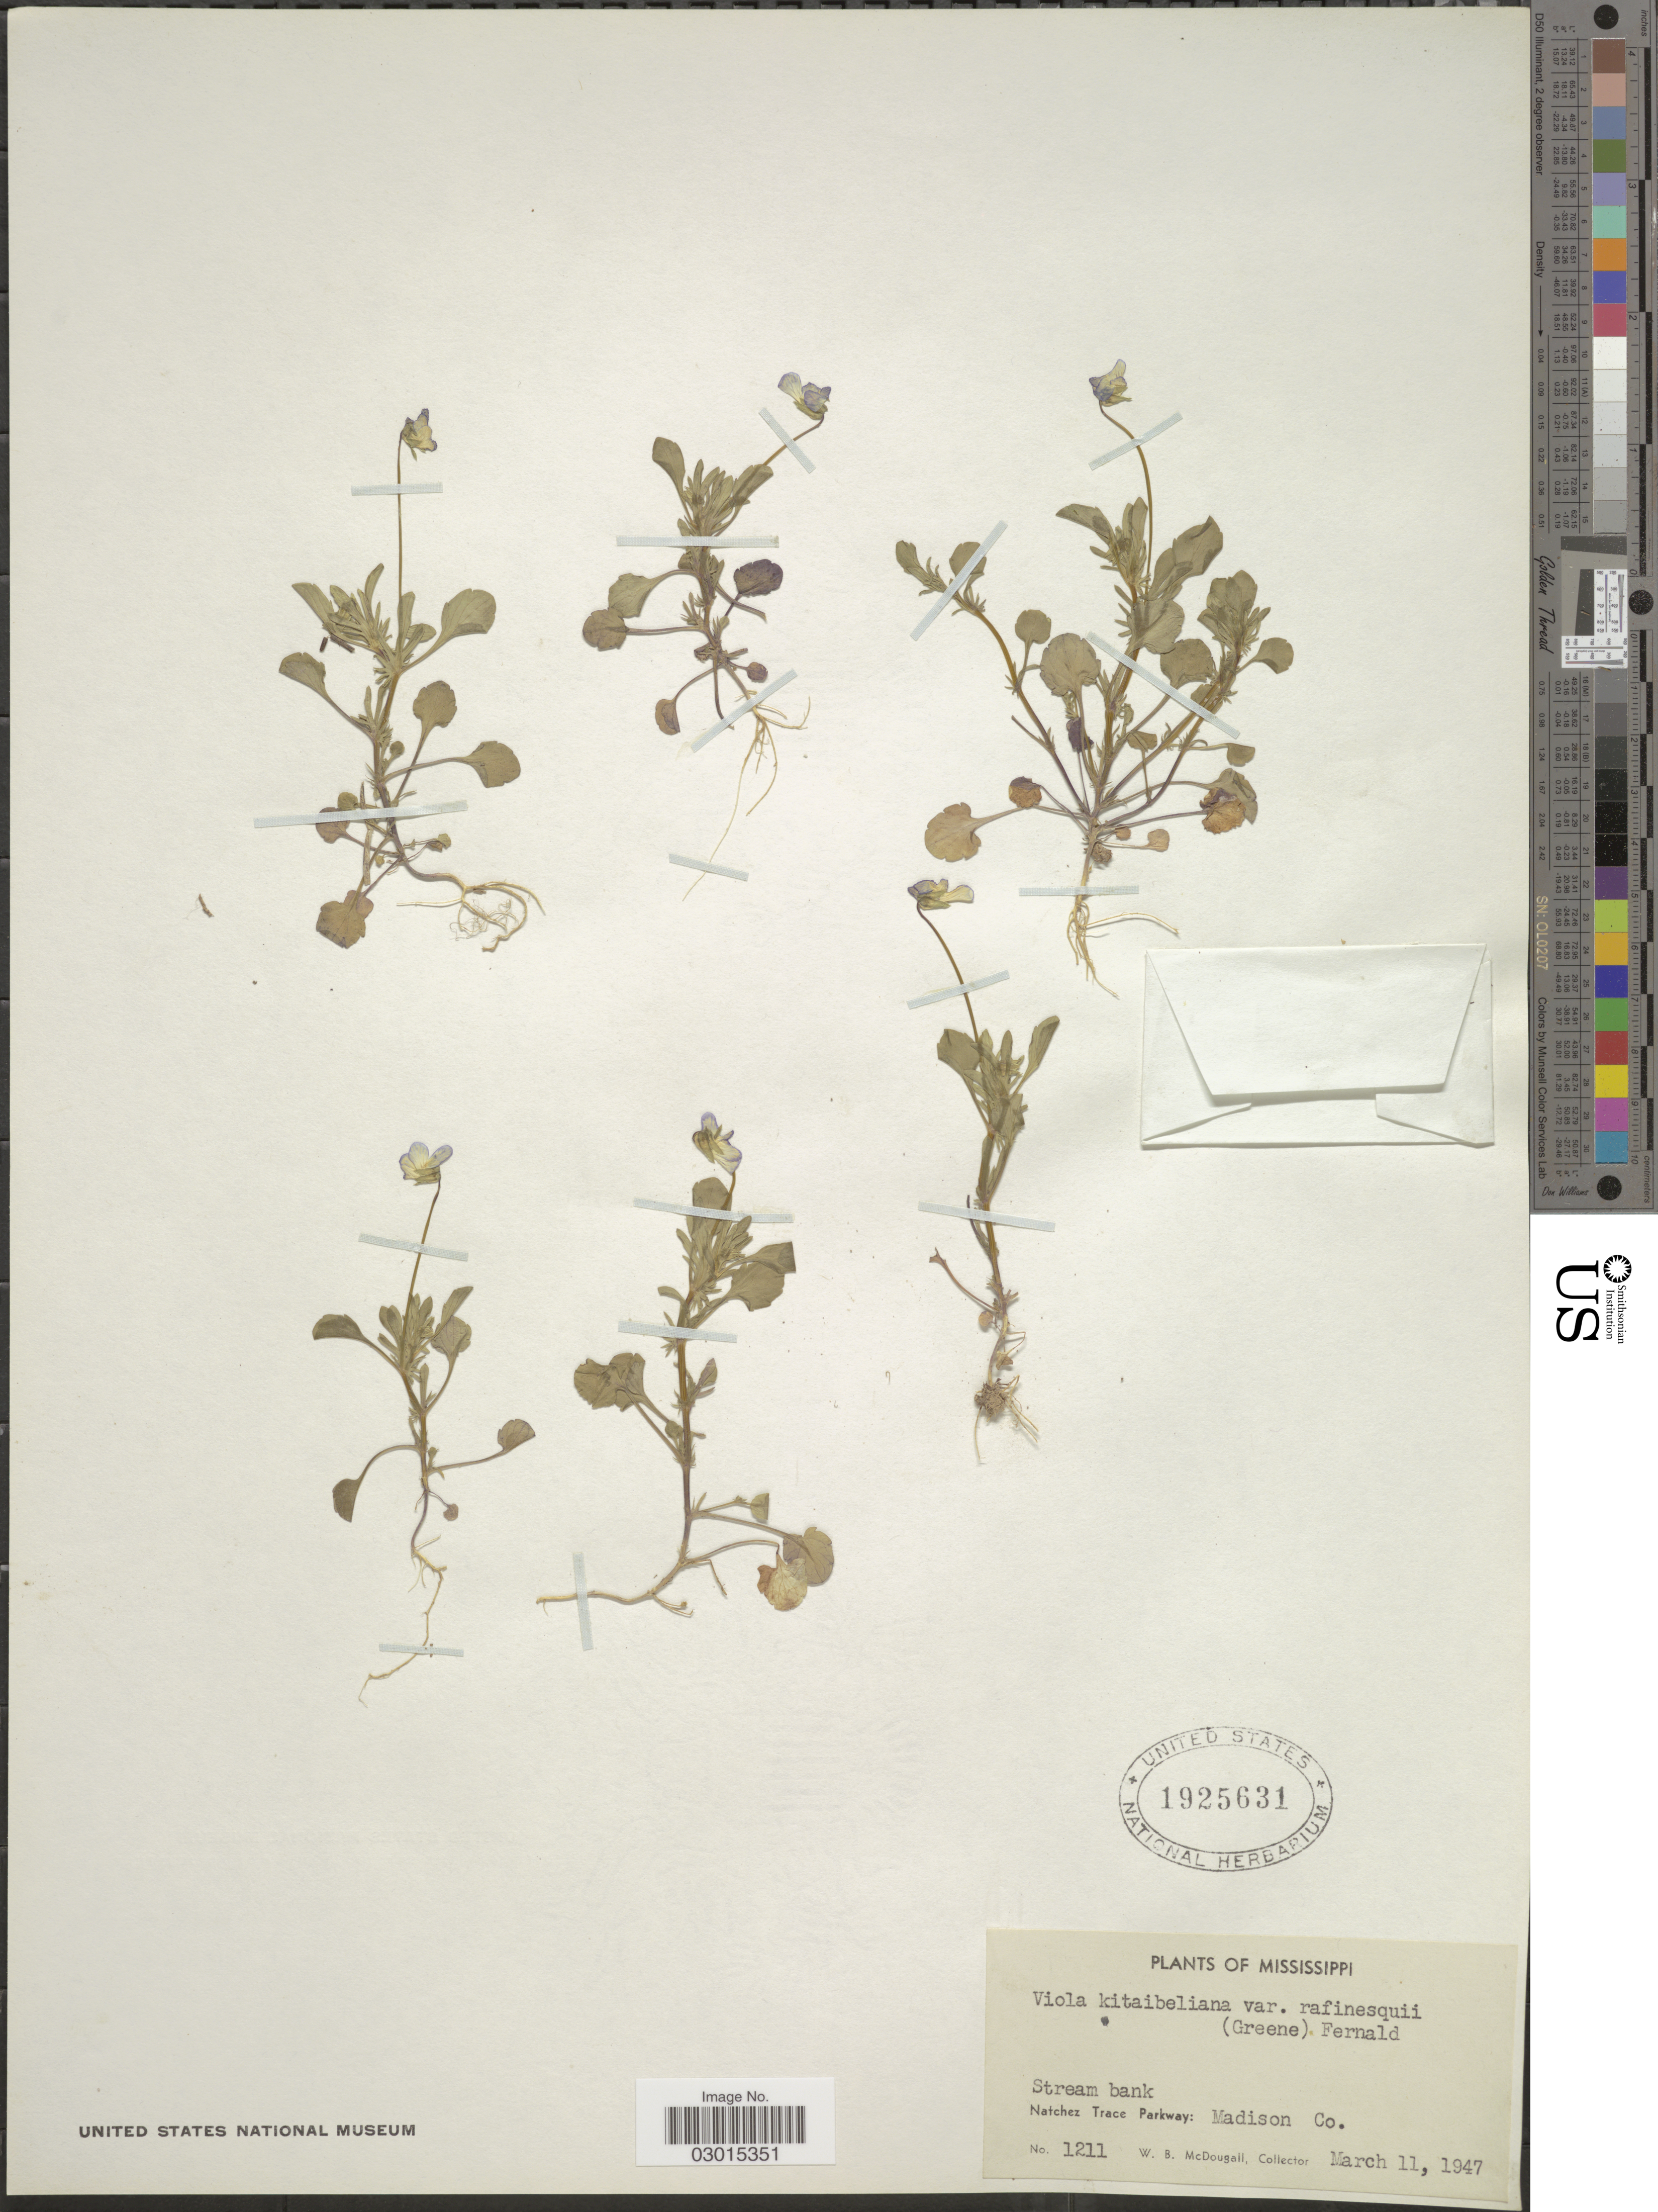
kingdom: Plantae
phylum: Tracheophyta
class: Magnoliopsida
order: Malpighiales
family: Violaceae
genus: Viola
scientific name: Viola kitaibeliana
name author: Schult.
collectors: W. B. McDougall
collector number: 1211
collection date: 1947-03-11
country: United States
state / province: Mississippi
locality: Stream bank. Natchez Trace Parkway: Madison Co.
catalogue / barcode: US 1925631